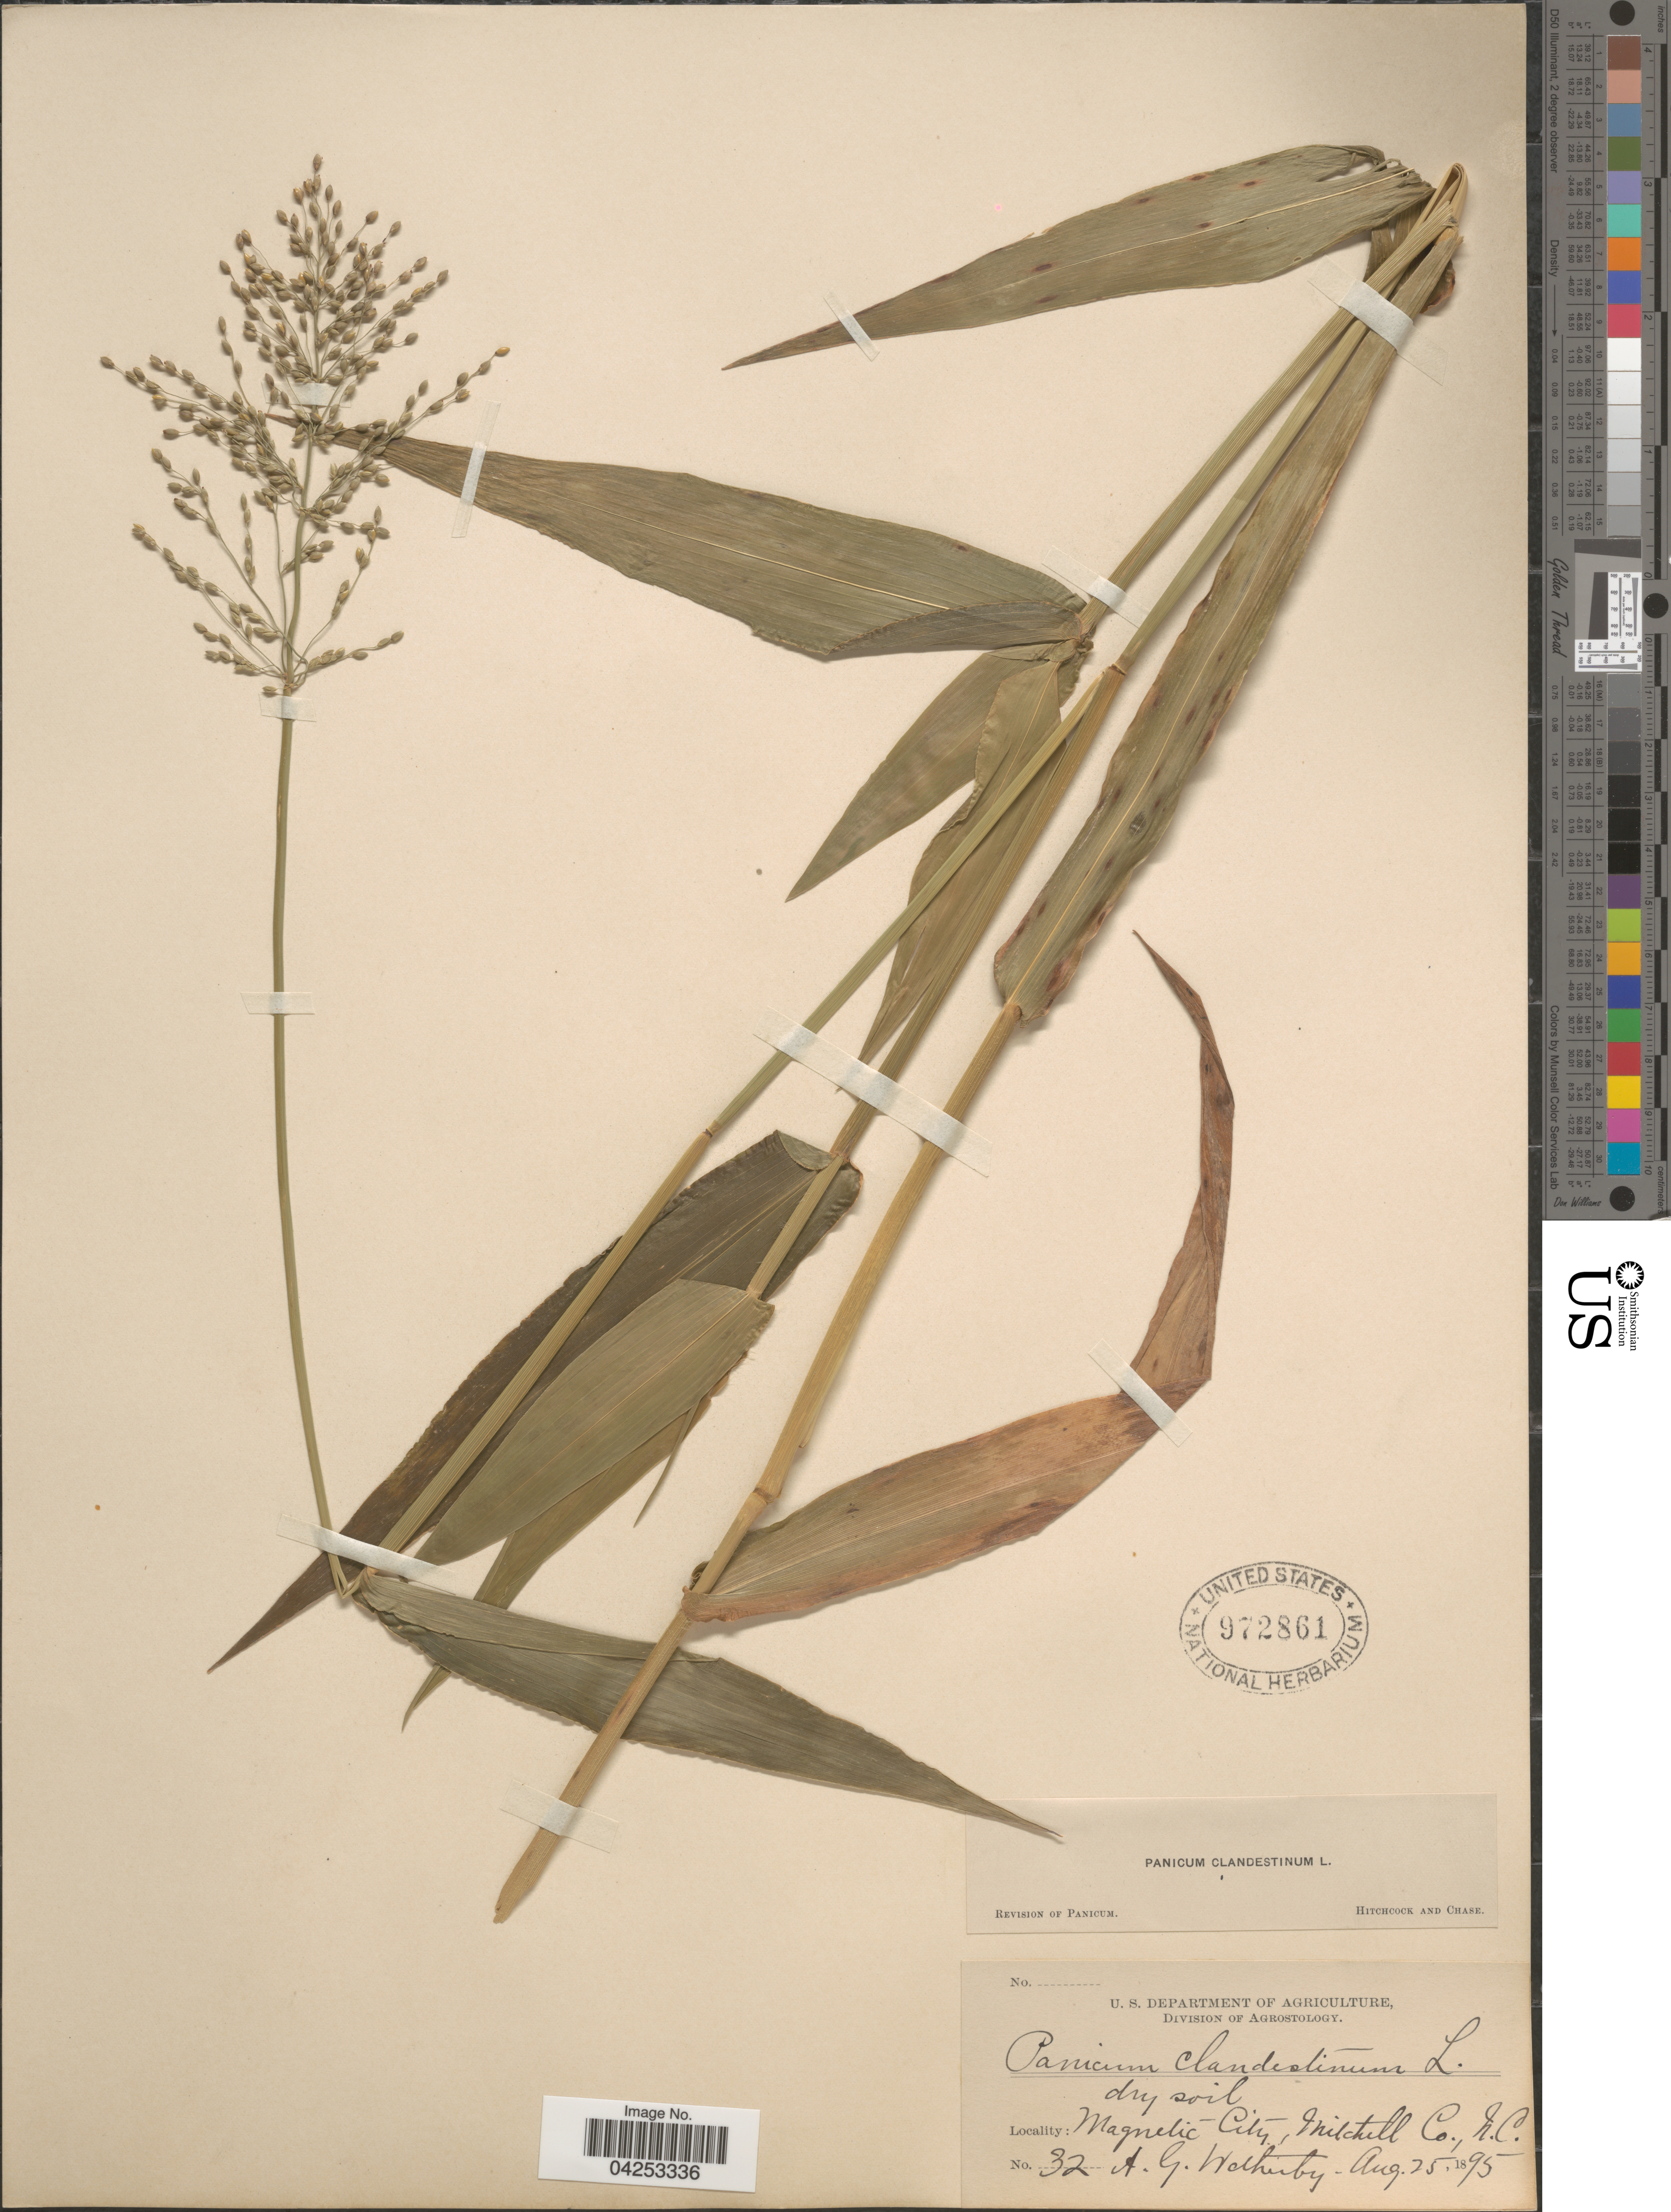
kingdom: Plantae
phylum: Tracheophyta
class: Liliopsida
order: Poales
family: Poaceae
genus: Dichanthelium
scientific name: Dichanthelium clandestinum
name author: (L.) Gould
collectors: A. Wetherby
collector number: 32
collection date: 1895-08-25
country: United States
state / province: North Carolina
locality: Magnetic City, Mitchell Co.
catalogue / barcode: US 972861